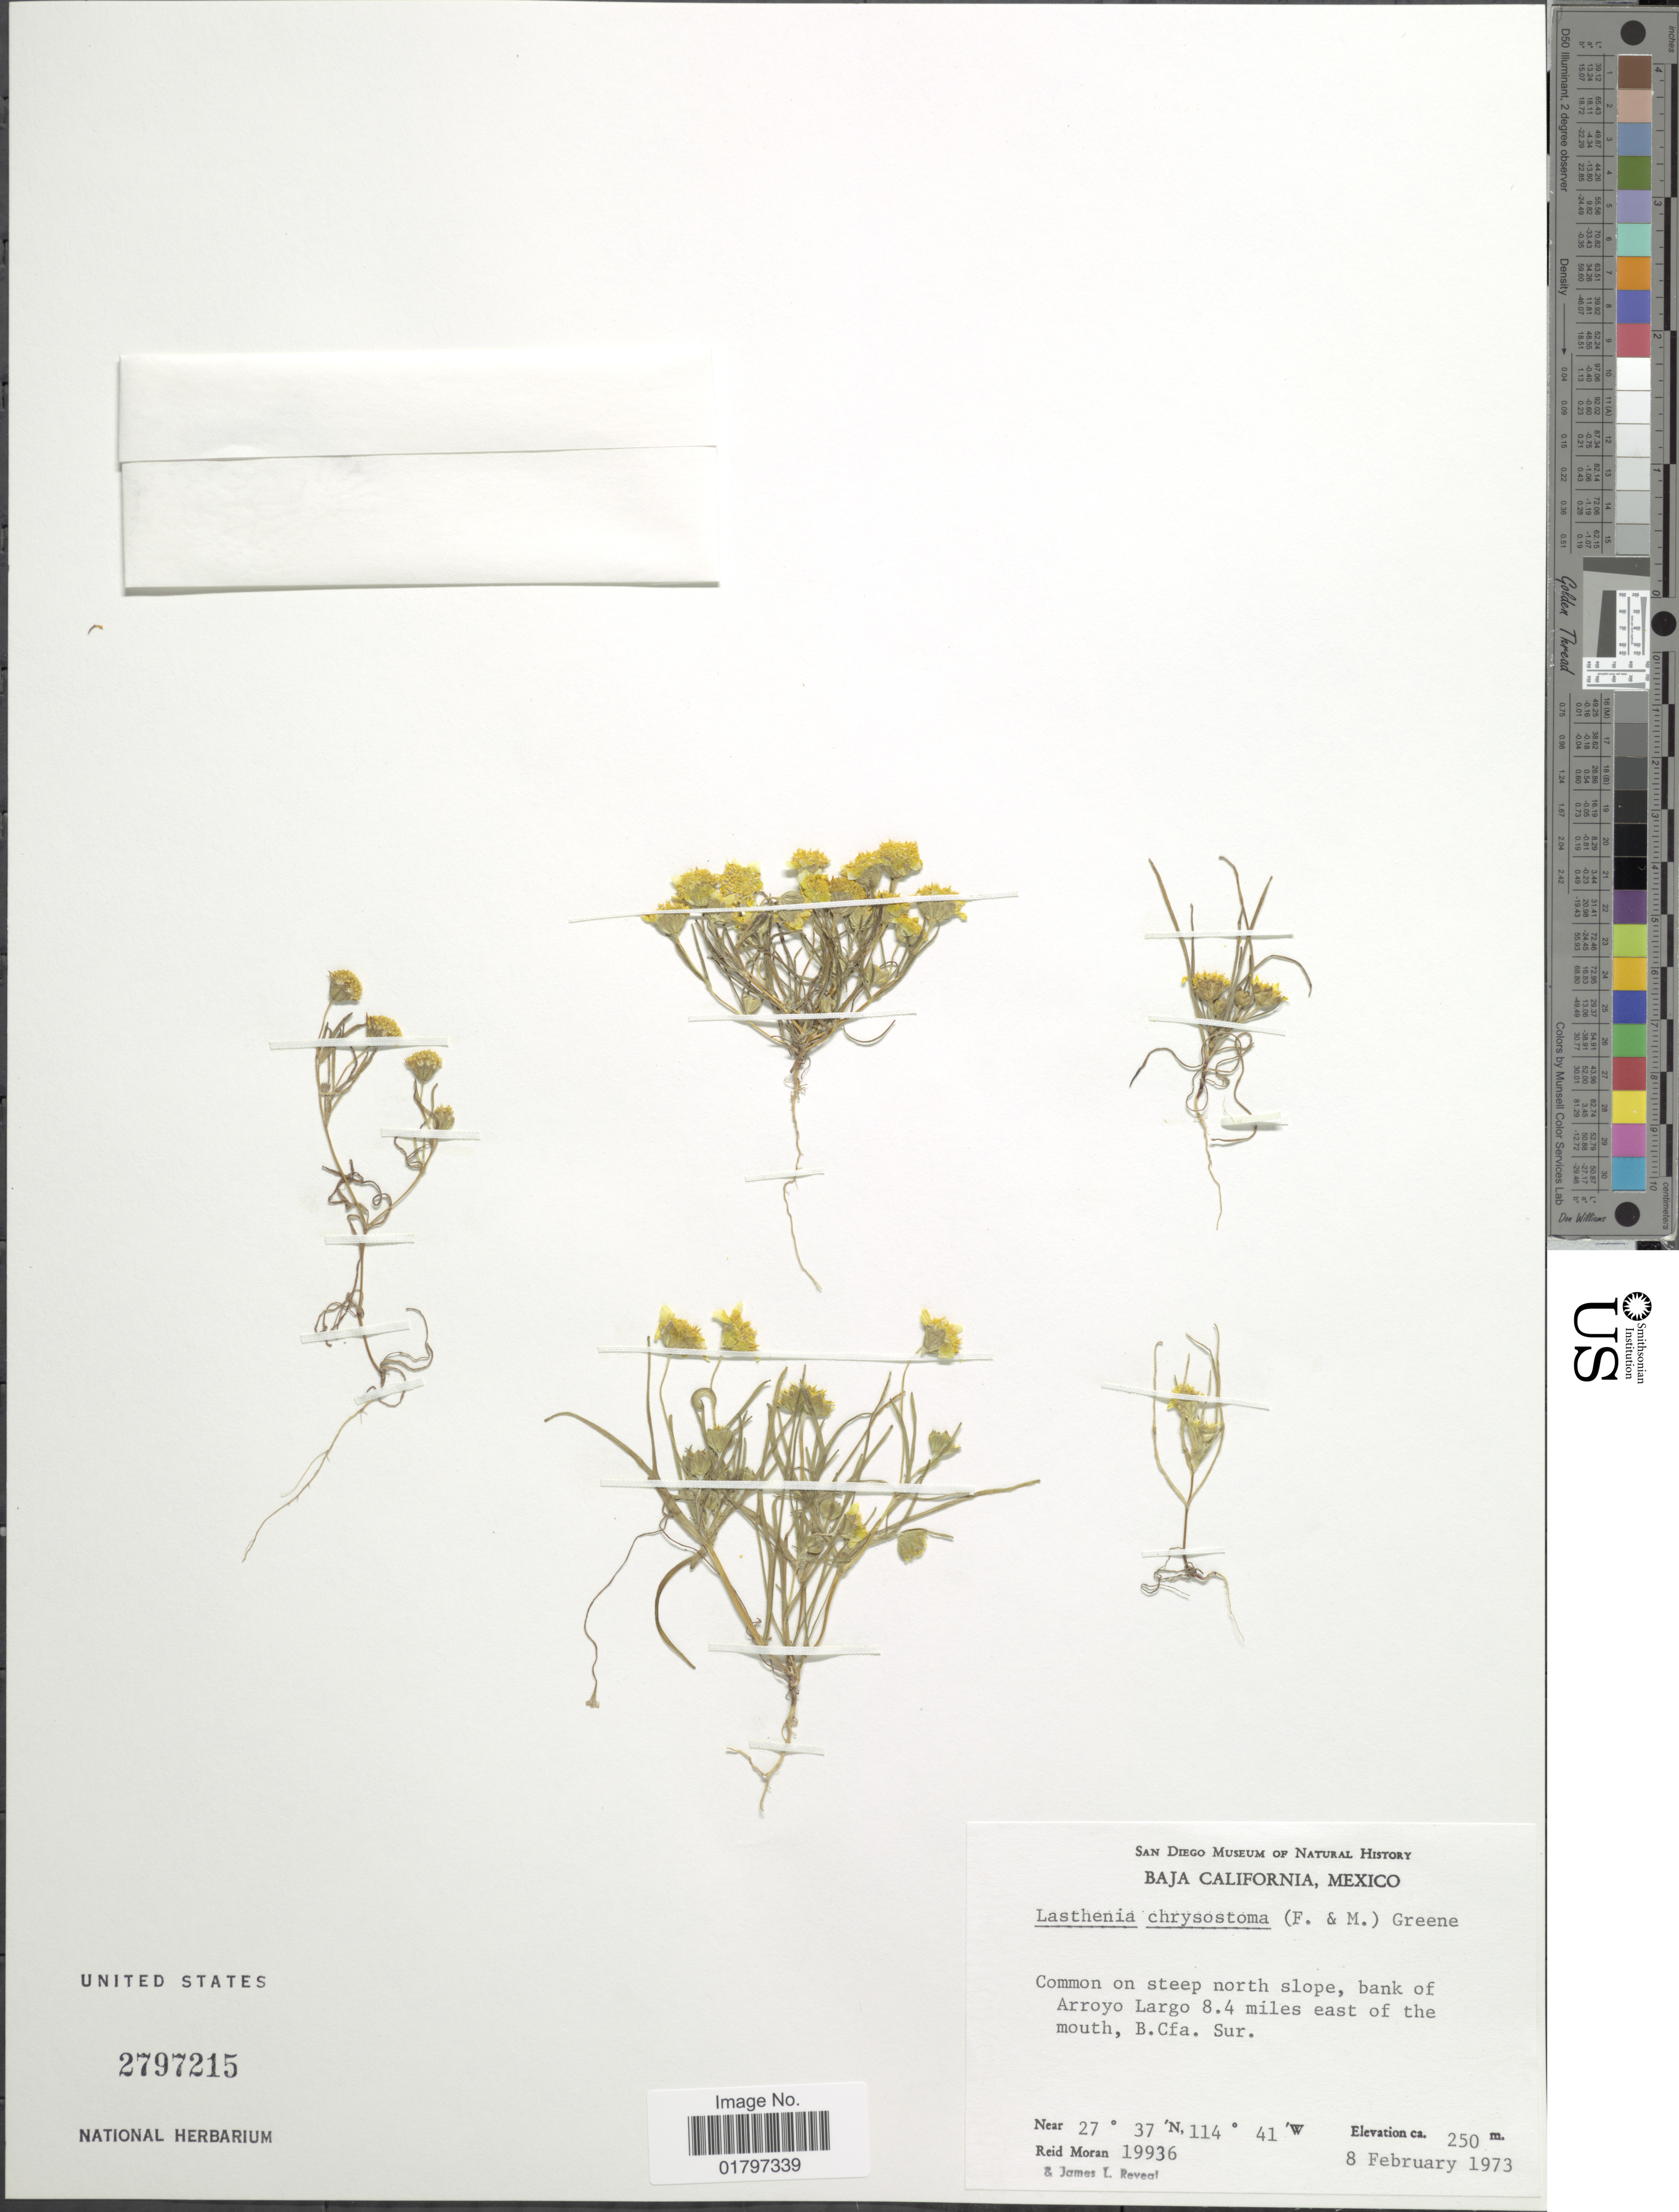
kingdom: Plantae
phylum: Tracheophyta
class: Magnoliopsida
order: Asterales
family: Asteraceae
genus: Lasthenia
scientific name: Lasthenia chrysostoma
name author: (Fisch. & C.A. Mey.) Greene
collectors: R. V. Moran & J. L. Reveal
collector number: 19936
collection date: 1973-02-08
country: Mexico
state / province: Baja California Sur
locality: Common on steep north slope, bank of Arroyo Largo 8.4 miles east of the mouth, B. Cfa. Sur.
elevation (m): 250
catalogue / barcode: US 2797215